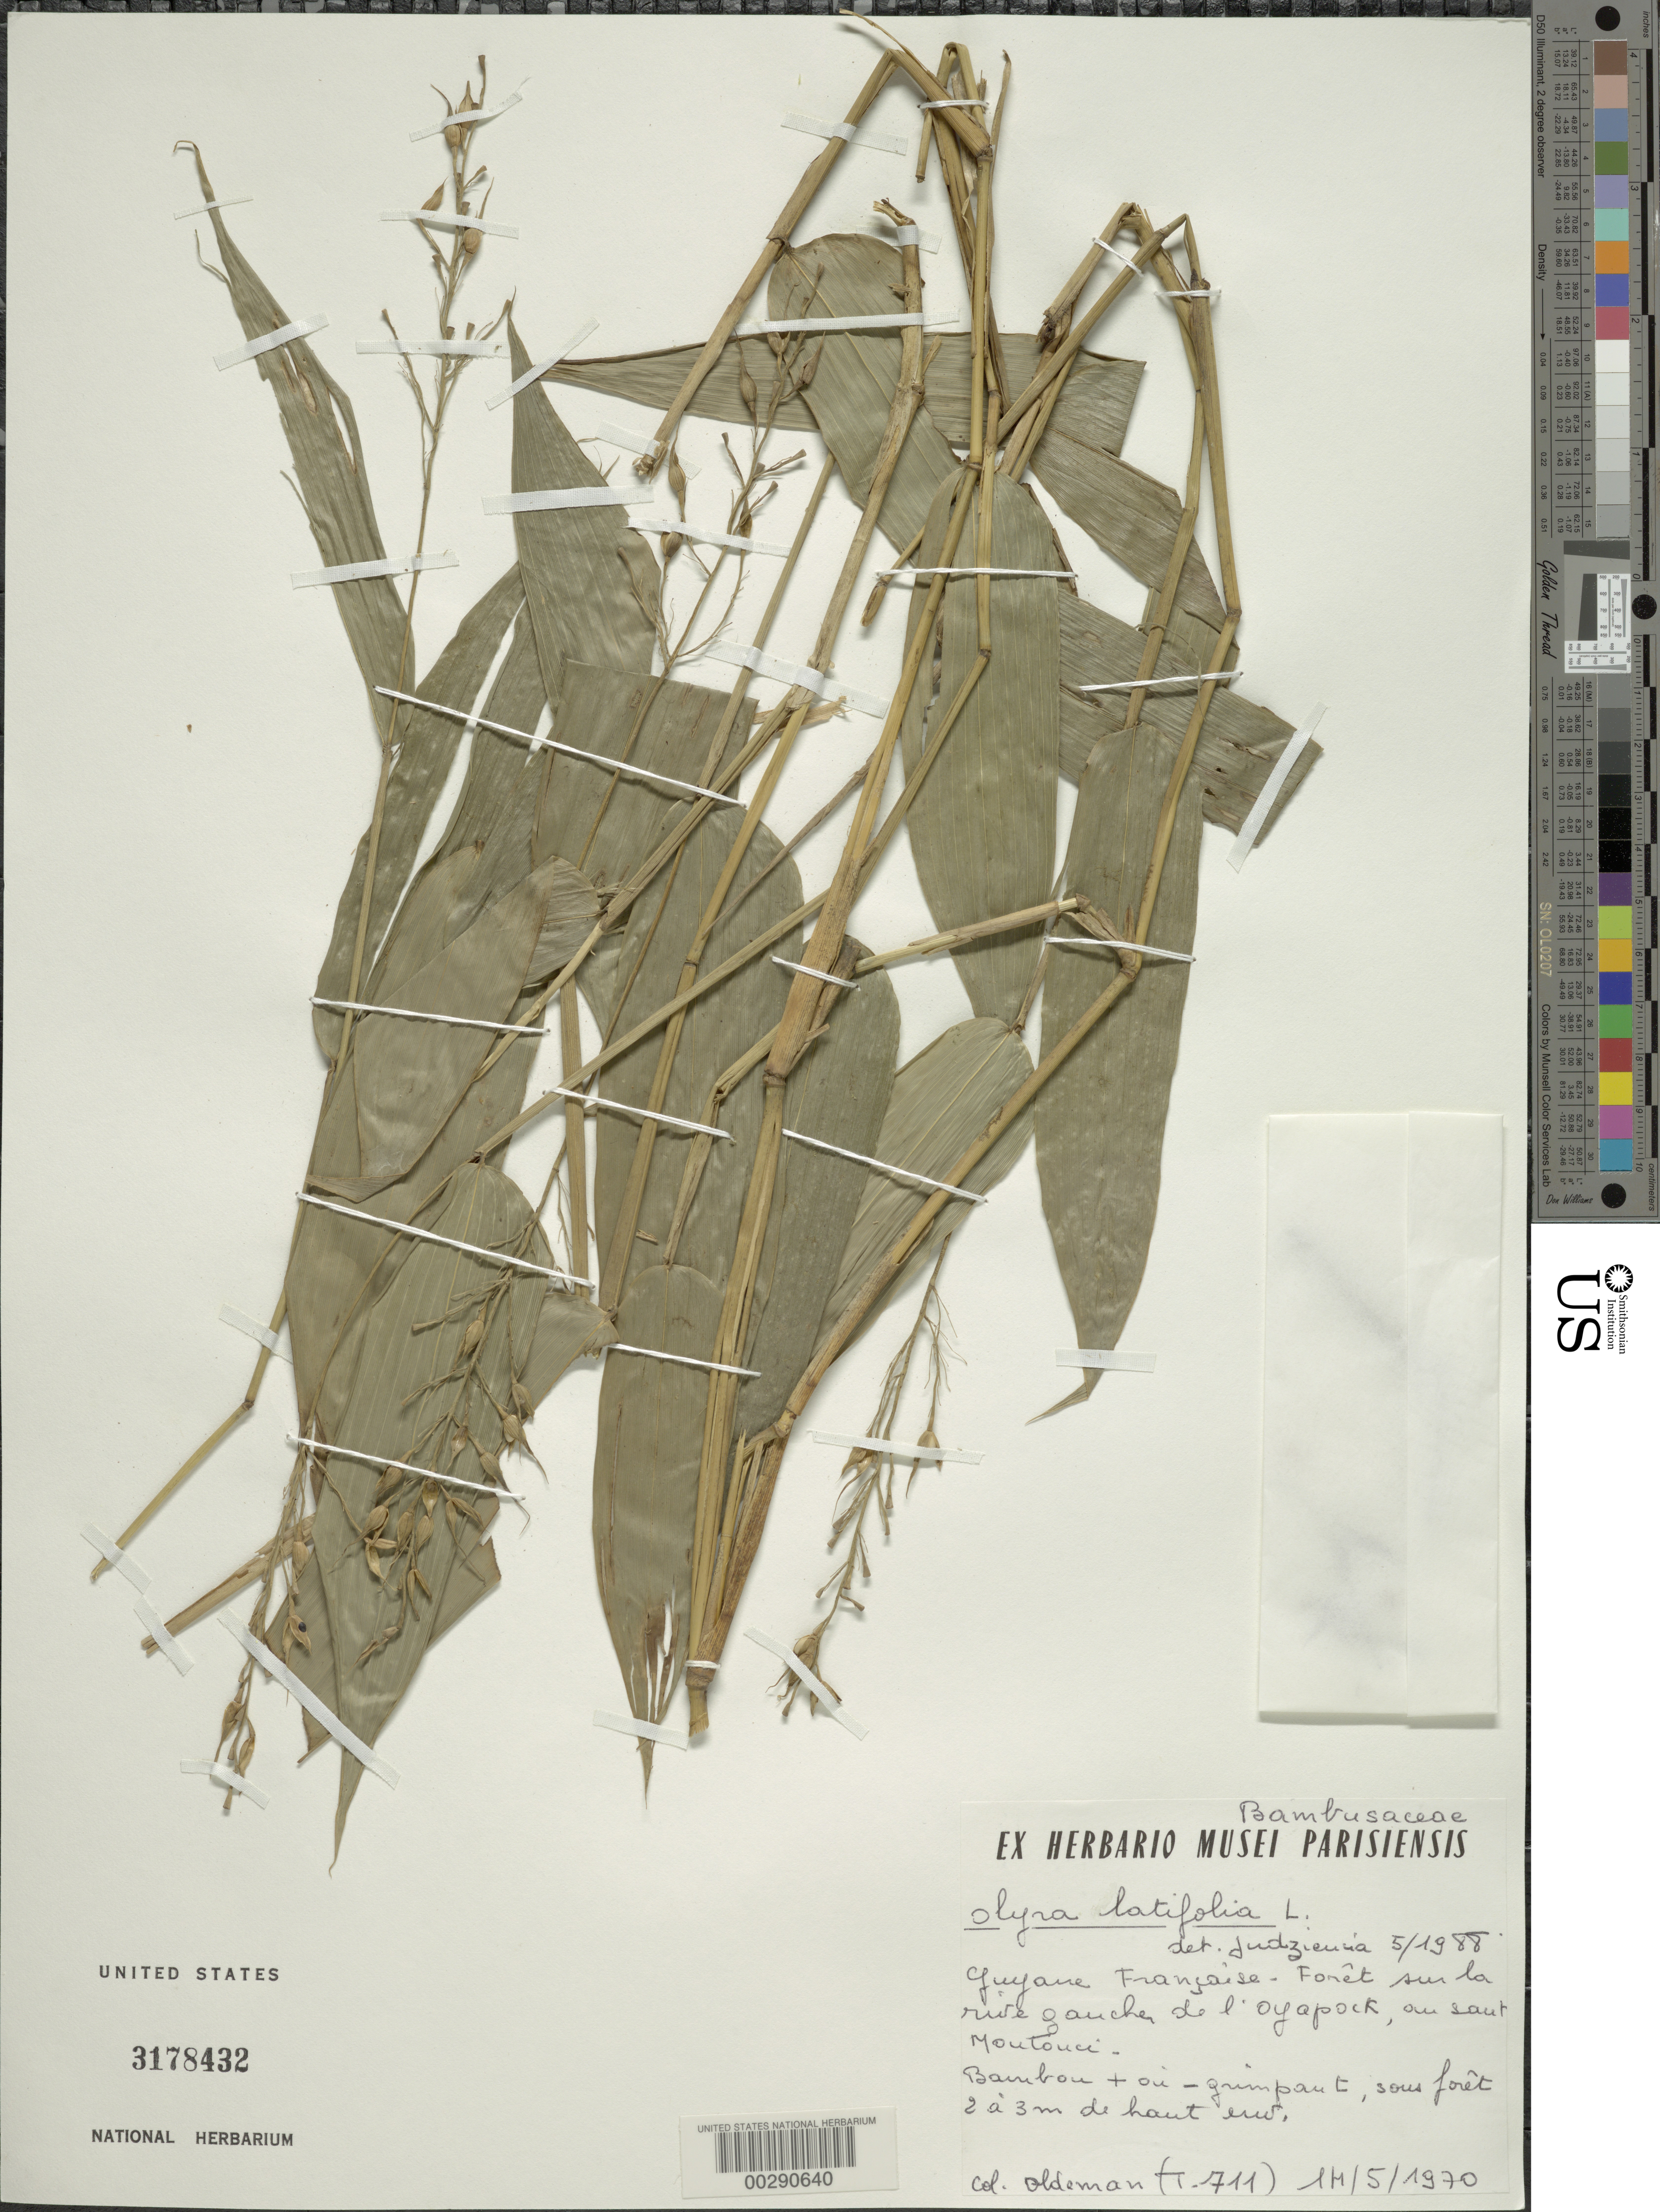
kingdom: Plantae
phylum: Tracheophyta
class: Liliopsida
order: Poales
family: Poaceae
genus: Olyra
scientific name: Olyra latifolia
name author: L.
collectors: R. Oldeman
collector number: T-711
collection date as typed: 14 May 1970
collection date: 1970-05-14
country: French Guiana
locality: Forest s of river gauche de l'oyapock or saut moutouci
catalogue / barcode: US 3178432